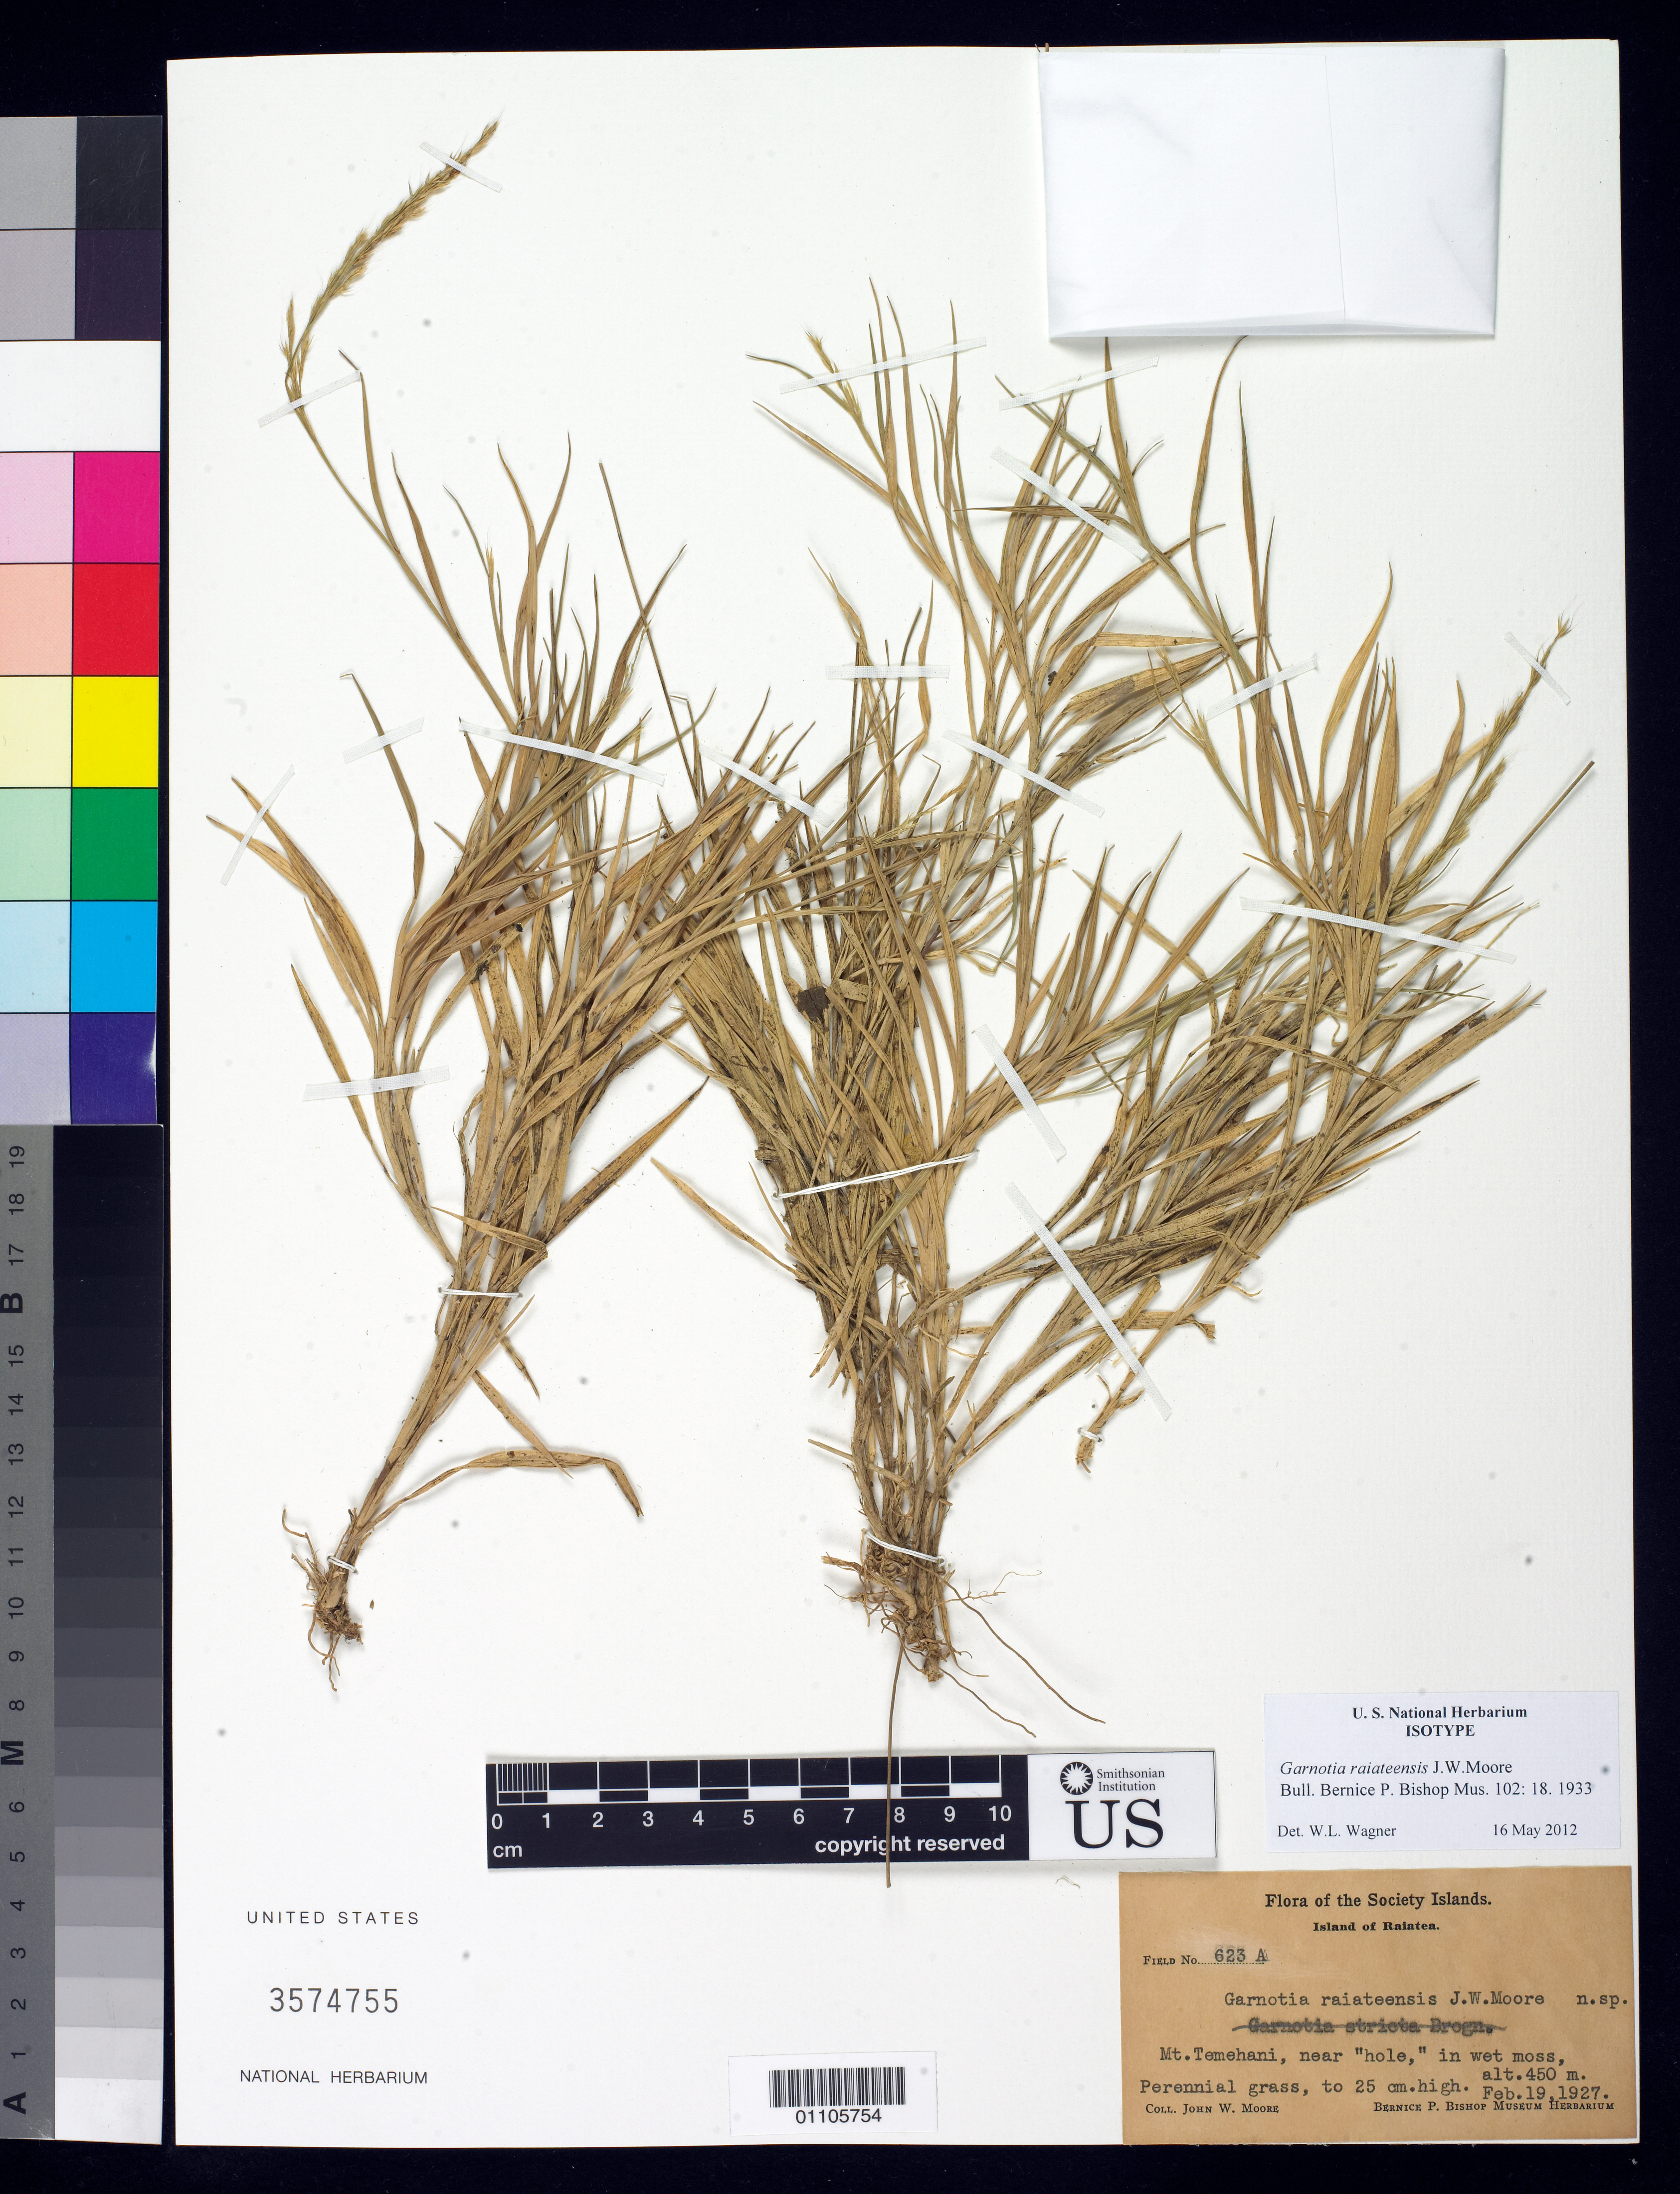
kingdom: Plantae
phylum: Tracheophyta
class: Liliopsida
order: Poales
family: Poaceae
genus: Garnotia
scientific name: Garnotia raiateensis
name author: J.W. Moore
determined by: Wagner, W. L., (BOT), Smithsonian Institution - National Museum of Natural History (UNITED STATES)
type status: Isotype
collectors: J. W. Moore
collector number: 623 A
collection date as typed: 19 Feb 1927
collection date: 1927-02-19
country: French Polynesia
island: Raiatea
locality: Island of Raiatea. Mt. Temehani, near "hole"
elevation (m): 450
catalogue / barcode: US 3574755